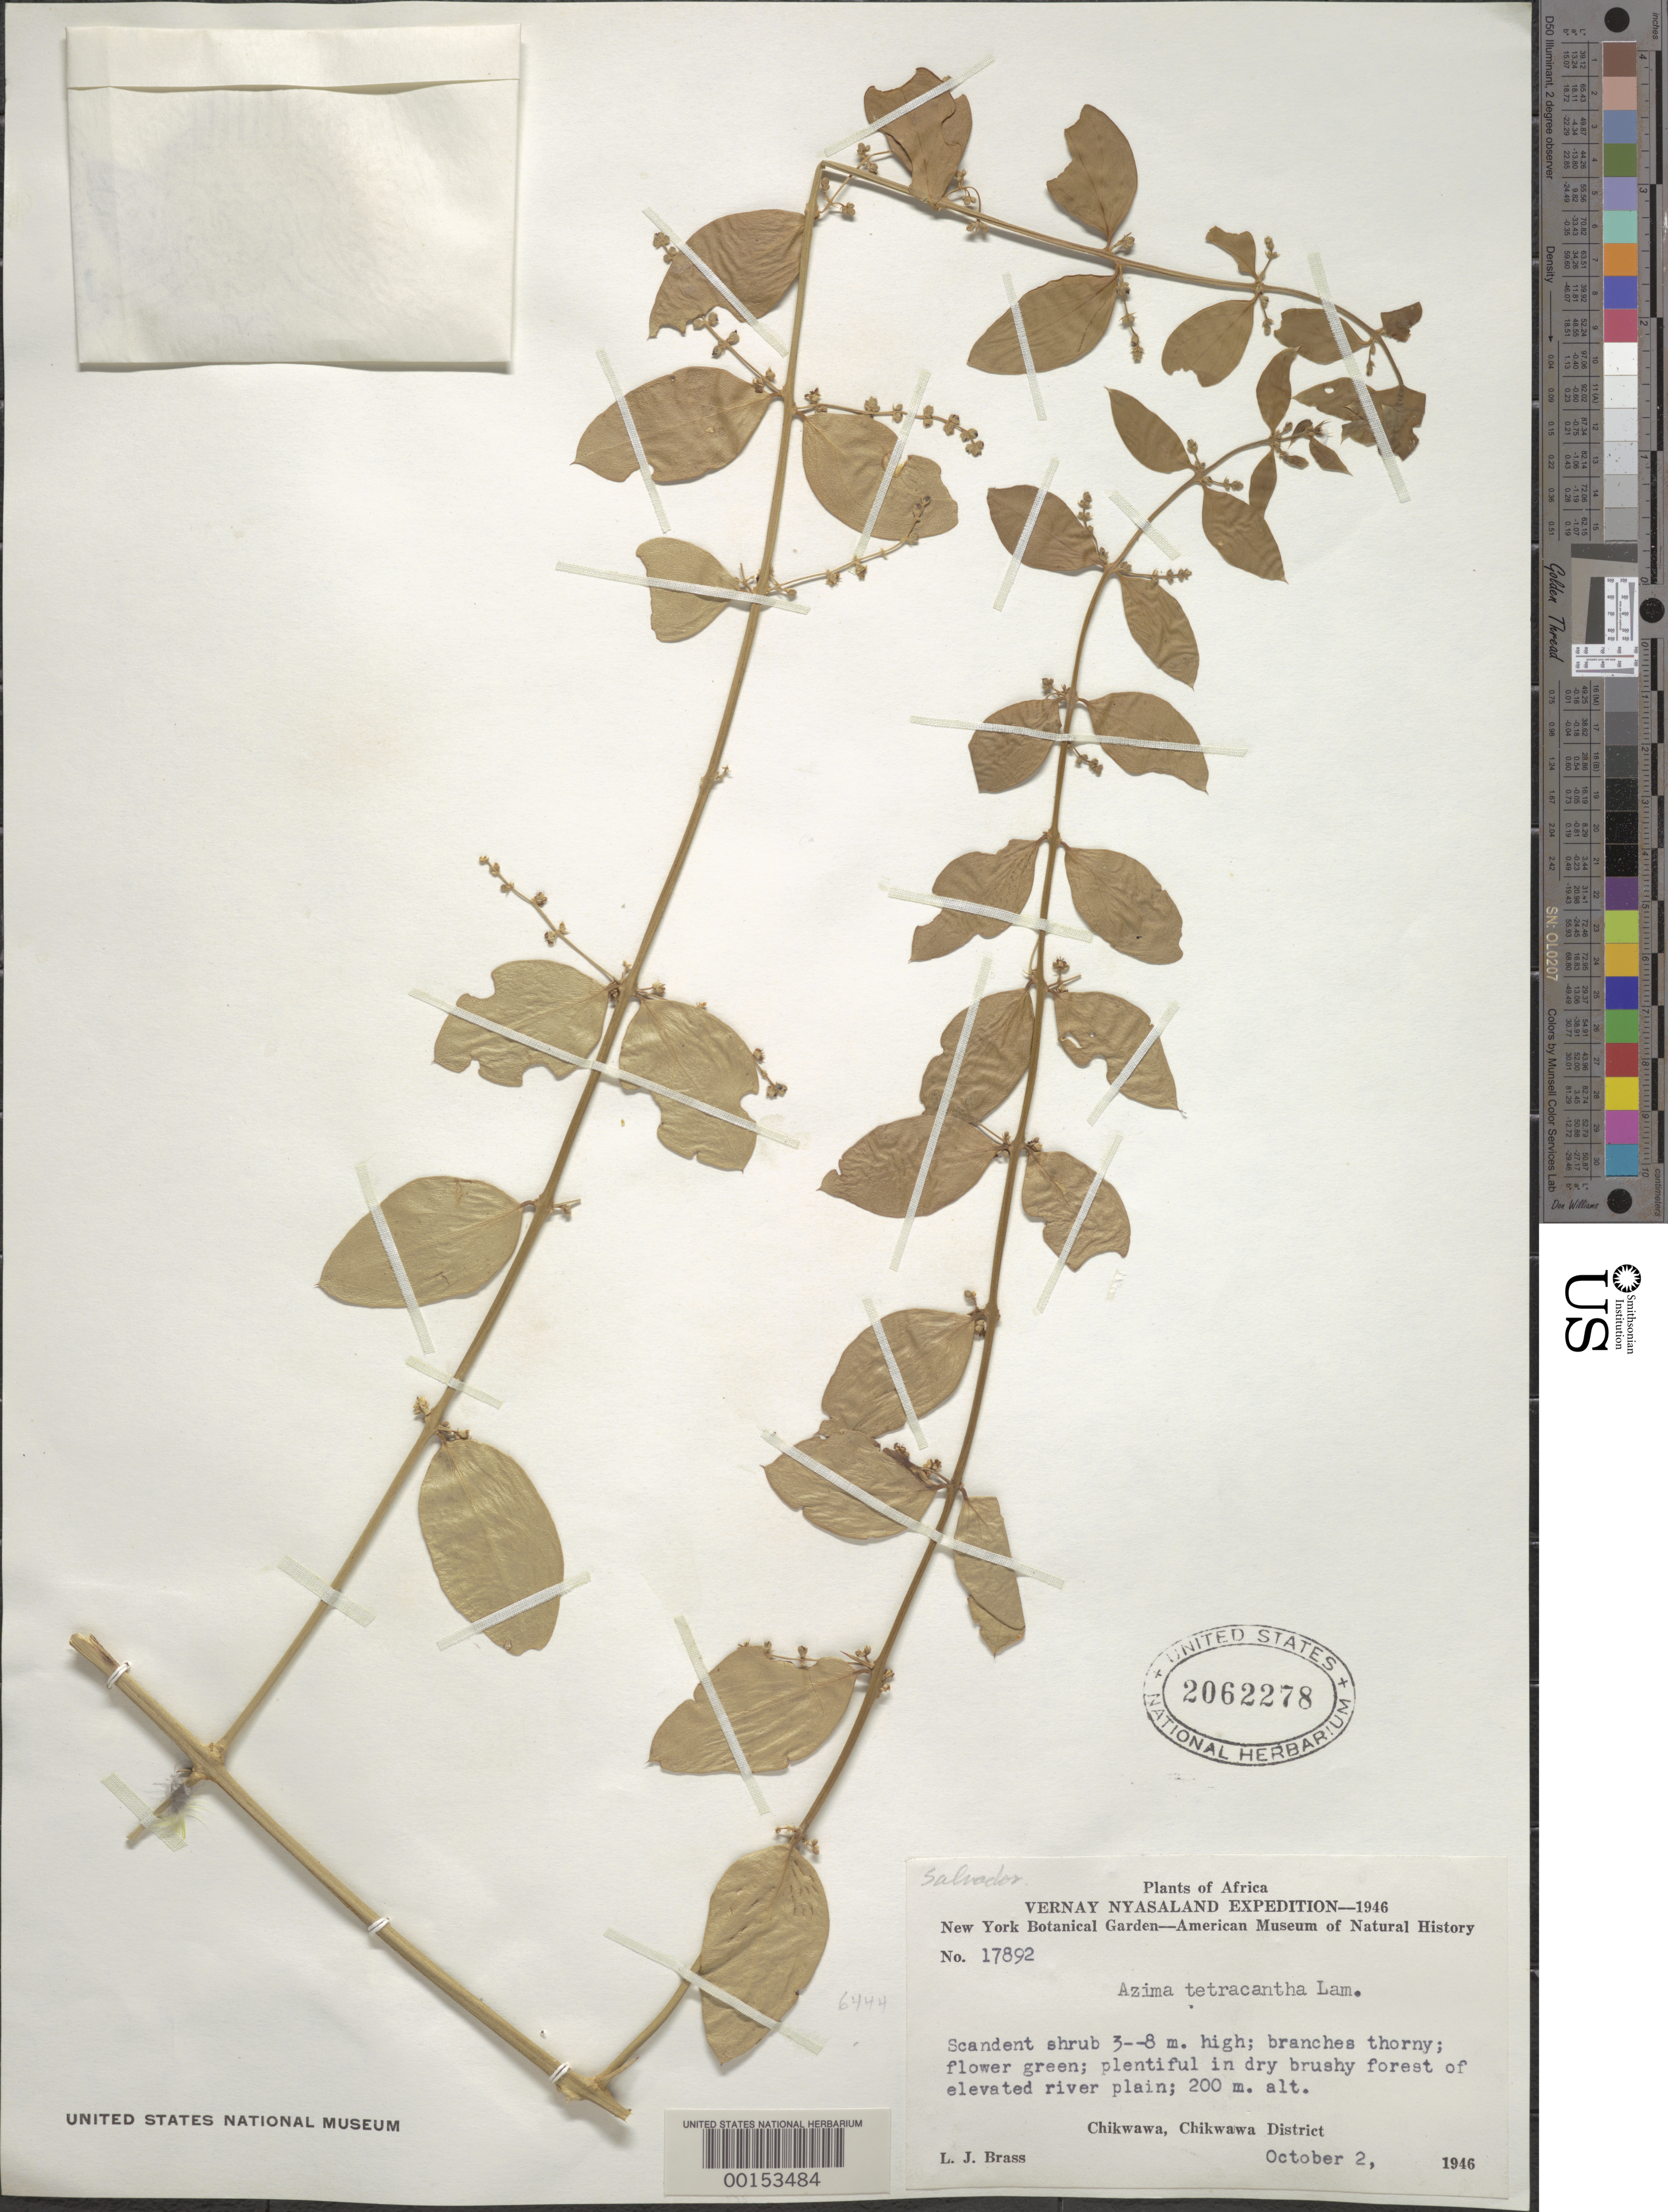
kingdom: Plantae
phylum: Tracheophyta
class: Magnoliopsida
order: Brassicales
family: Salvadoraceae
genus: Azima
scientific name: Azima tetracantha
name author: Lam.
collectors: L. J. Brass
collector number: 17892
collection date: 1946-10-02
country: Malawi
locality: Vernay Nyasaland. Chikwawa, Chikwawa District.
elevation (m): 200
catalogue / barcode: US 2062278